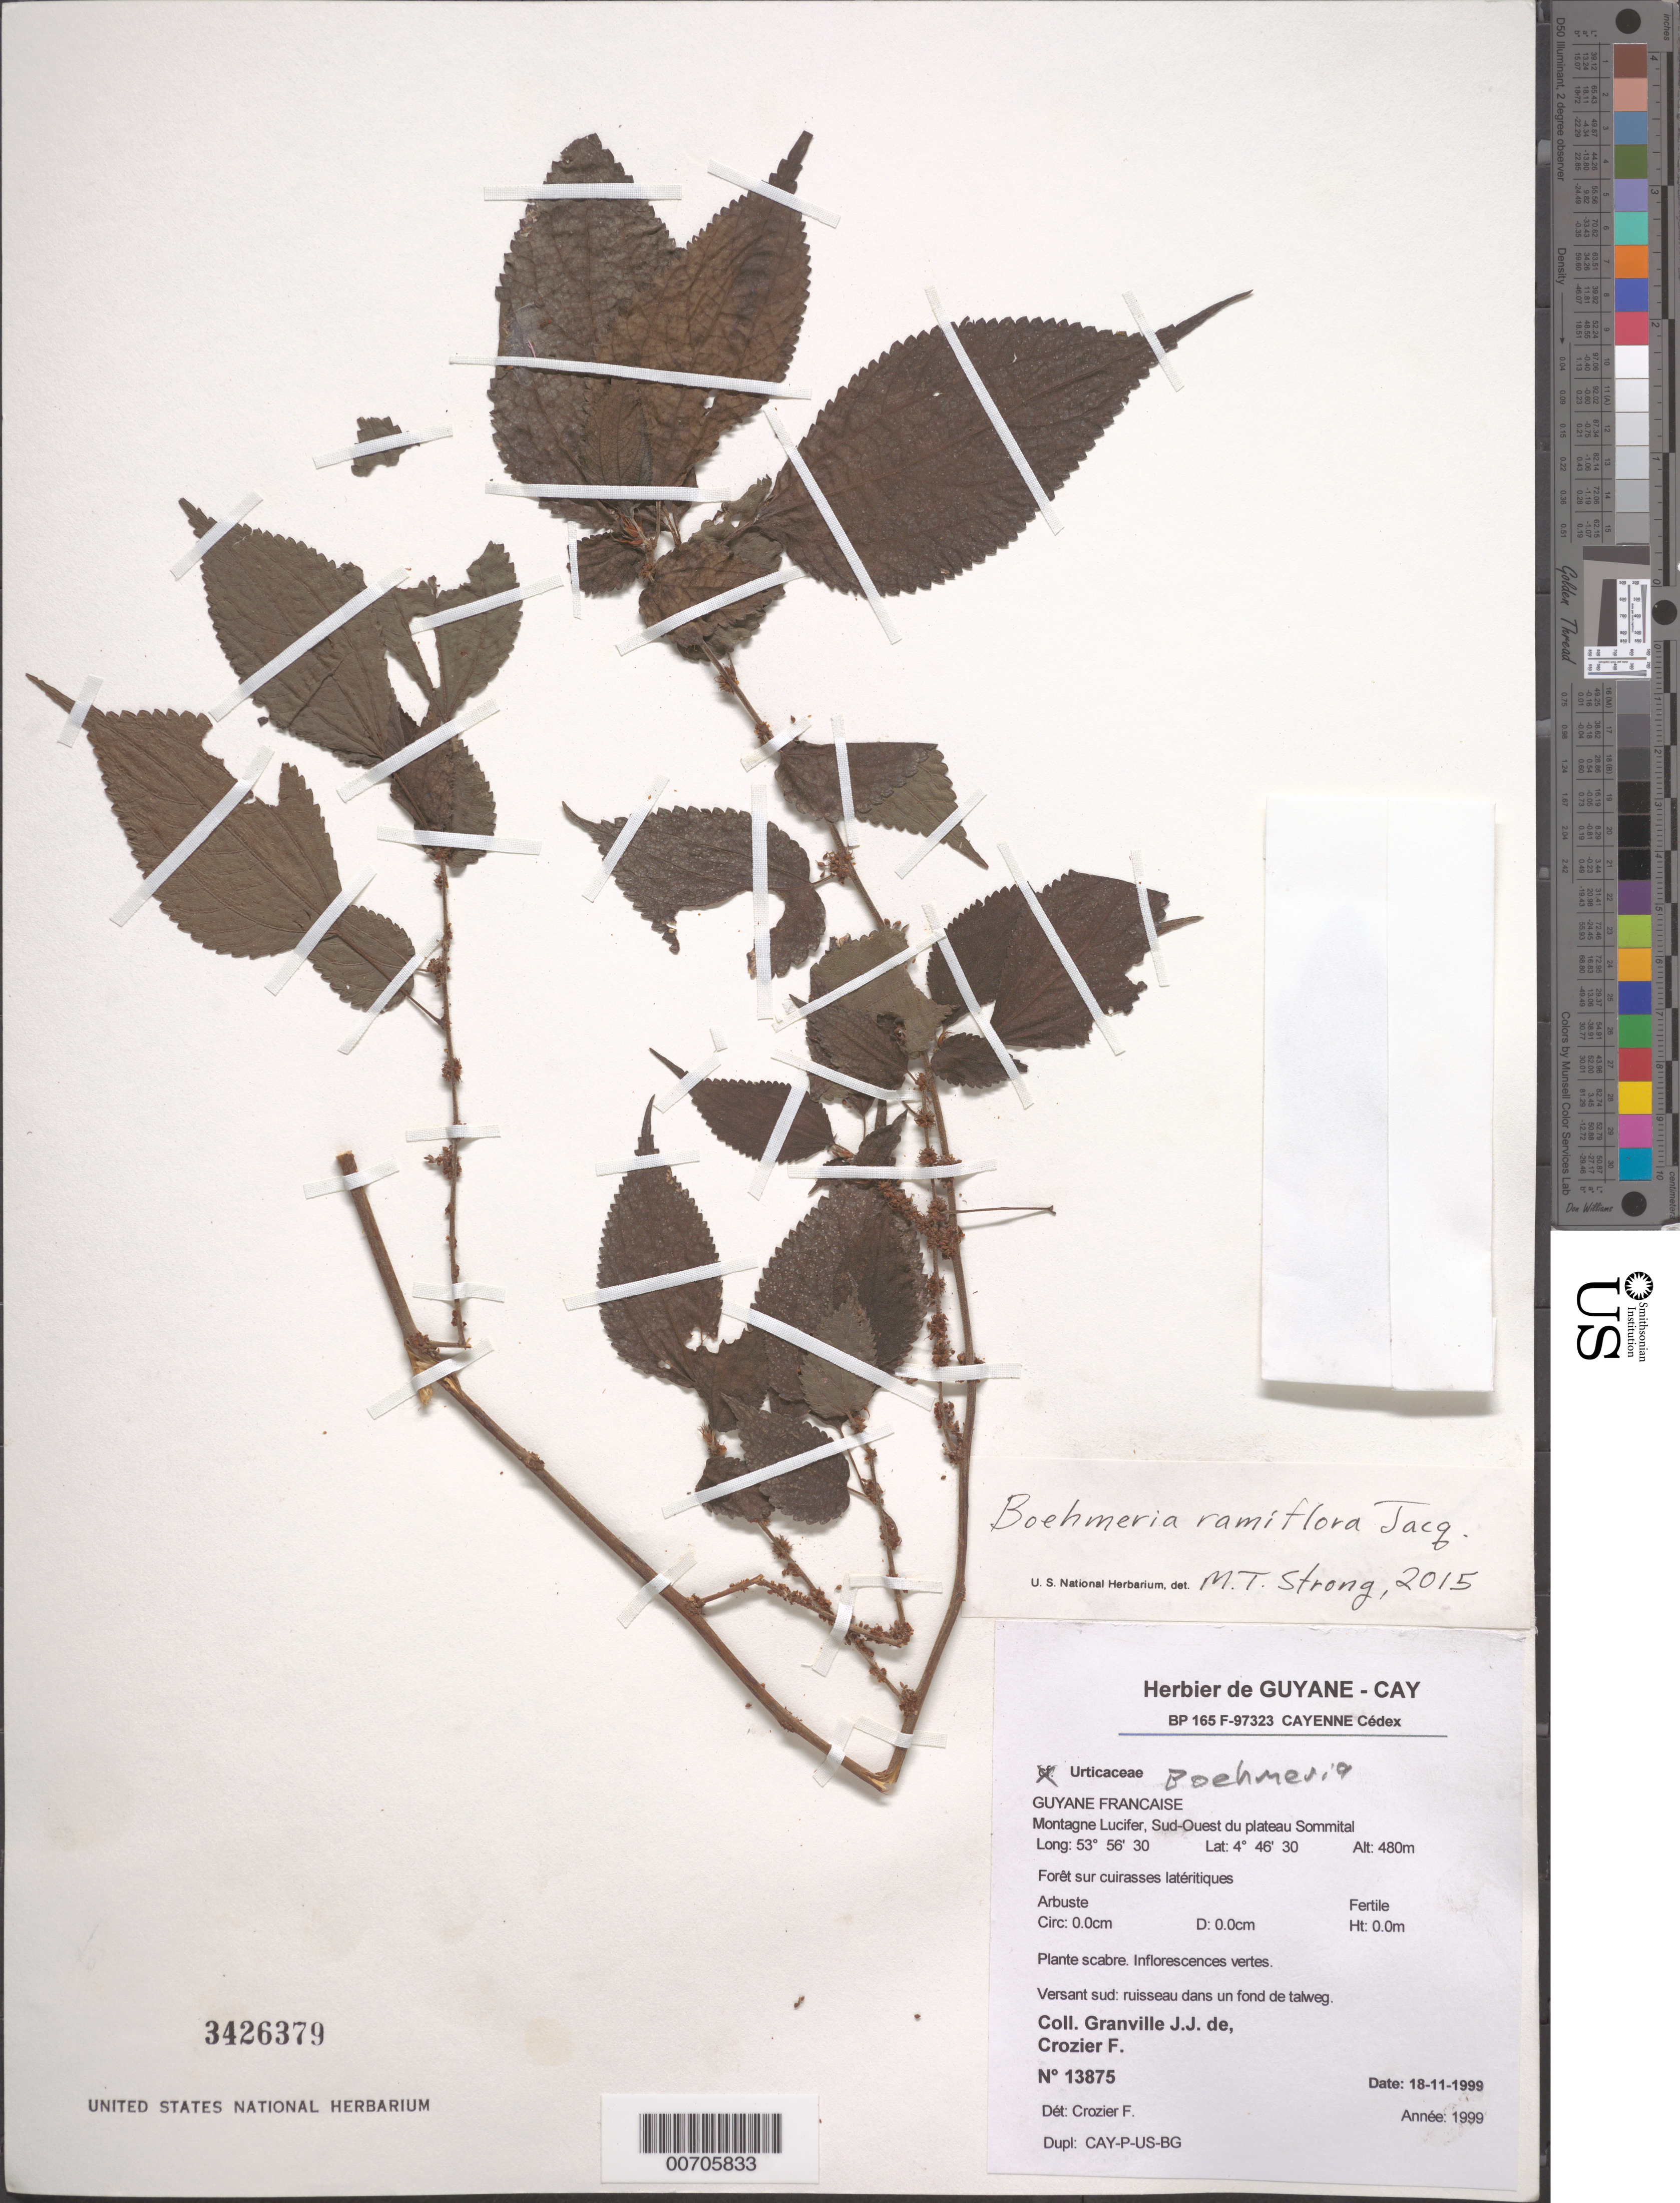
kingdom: Plantae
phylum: Tracheophyta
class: Magnoliopsida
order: Rosales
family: Urticaceae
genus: Boehmeria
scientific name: Boehmeria ramiflora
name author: Jacq.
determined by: Strong, M. T., (US), Smithsonian Institution - National Museum of Natural History (UNITED STATES)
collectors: J.-J. de Granville & F. Crozier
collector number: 13875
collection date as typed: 18-Nov-99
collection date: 1999-11-18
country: French Guiana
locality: Montagne Lucifer, Sud-Ouest du plateau Sommital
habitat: Forêt sur curiasses latéritiques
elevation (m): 480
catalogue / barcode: US 3426379